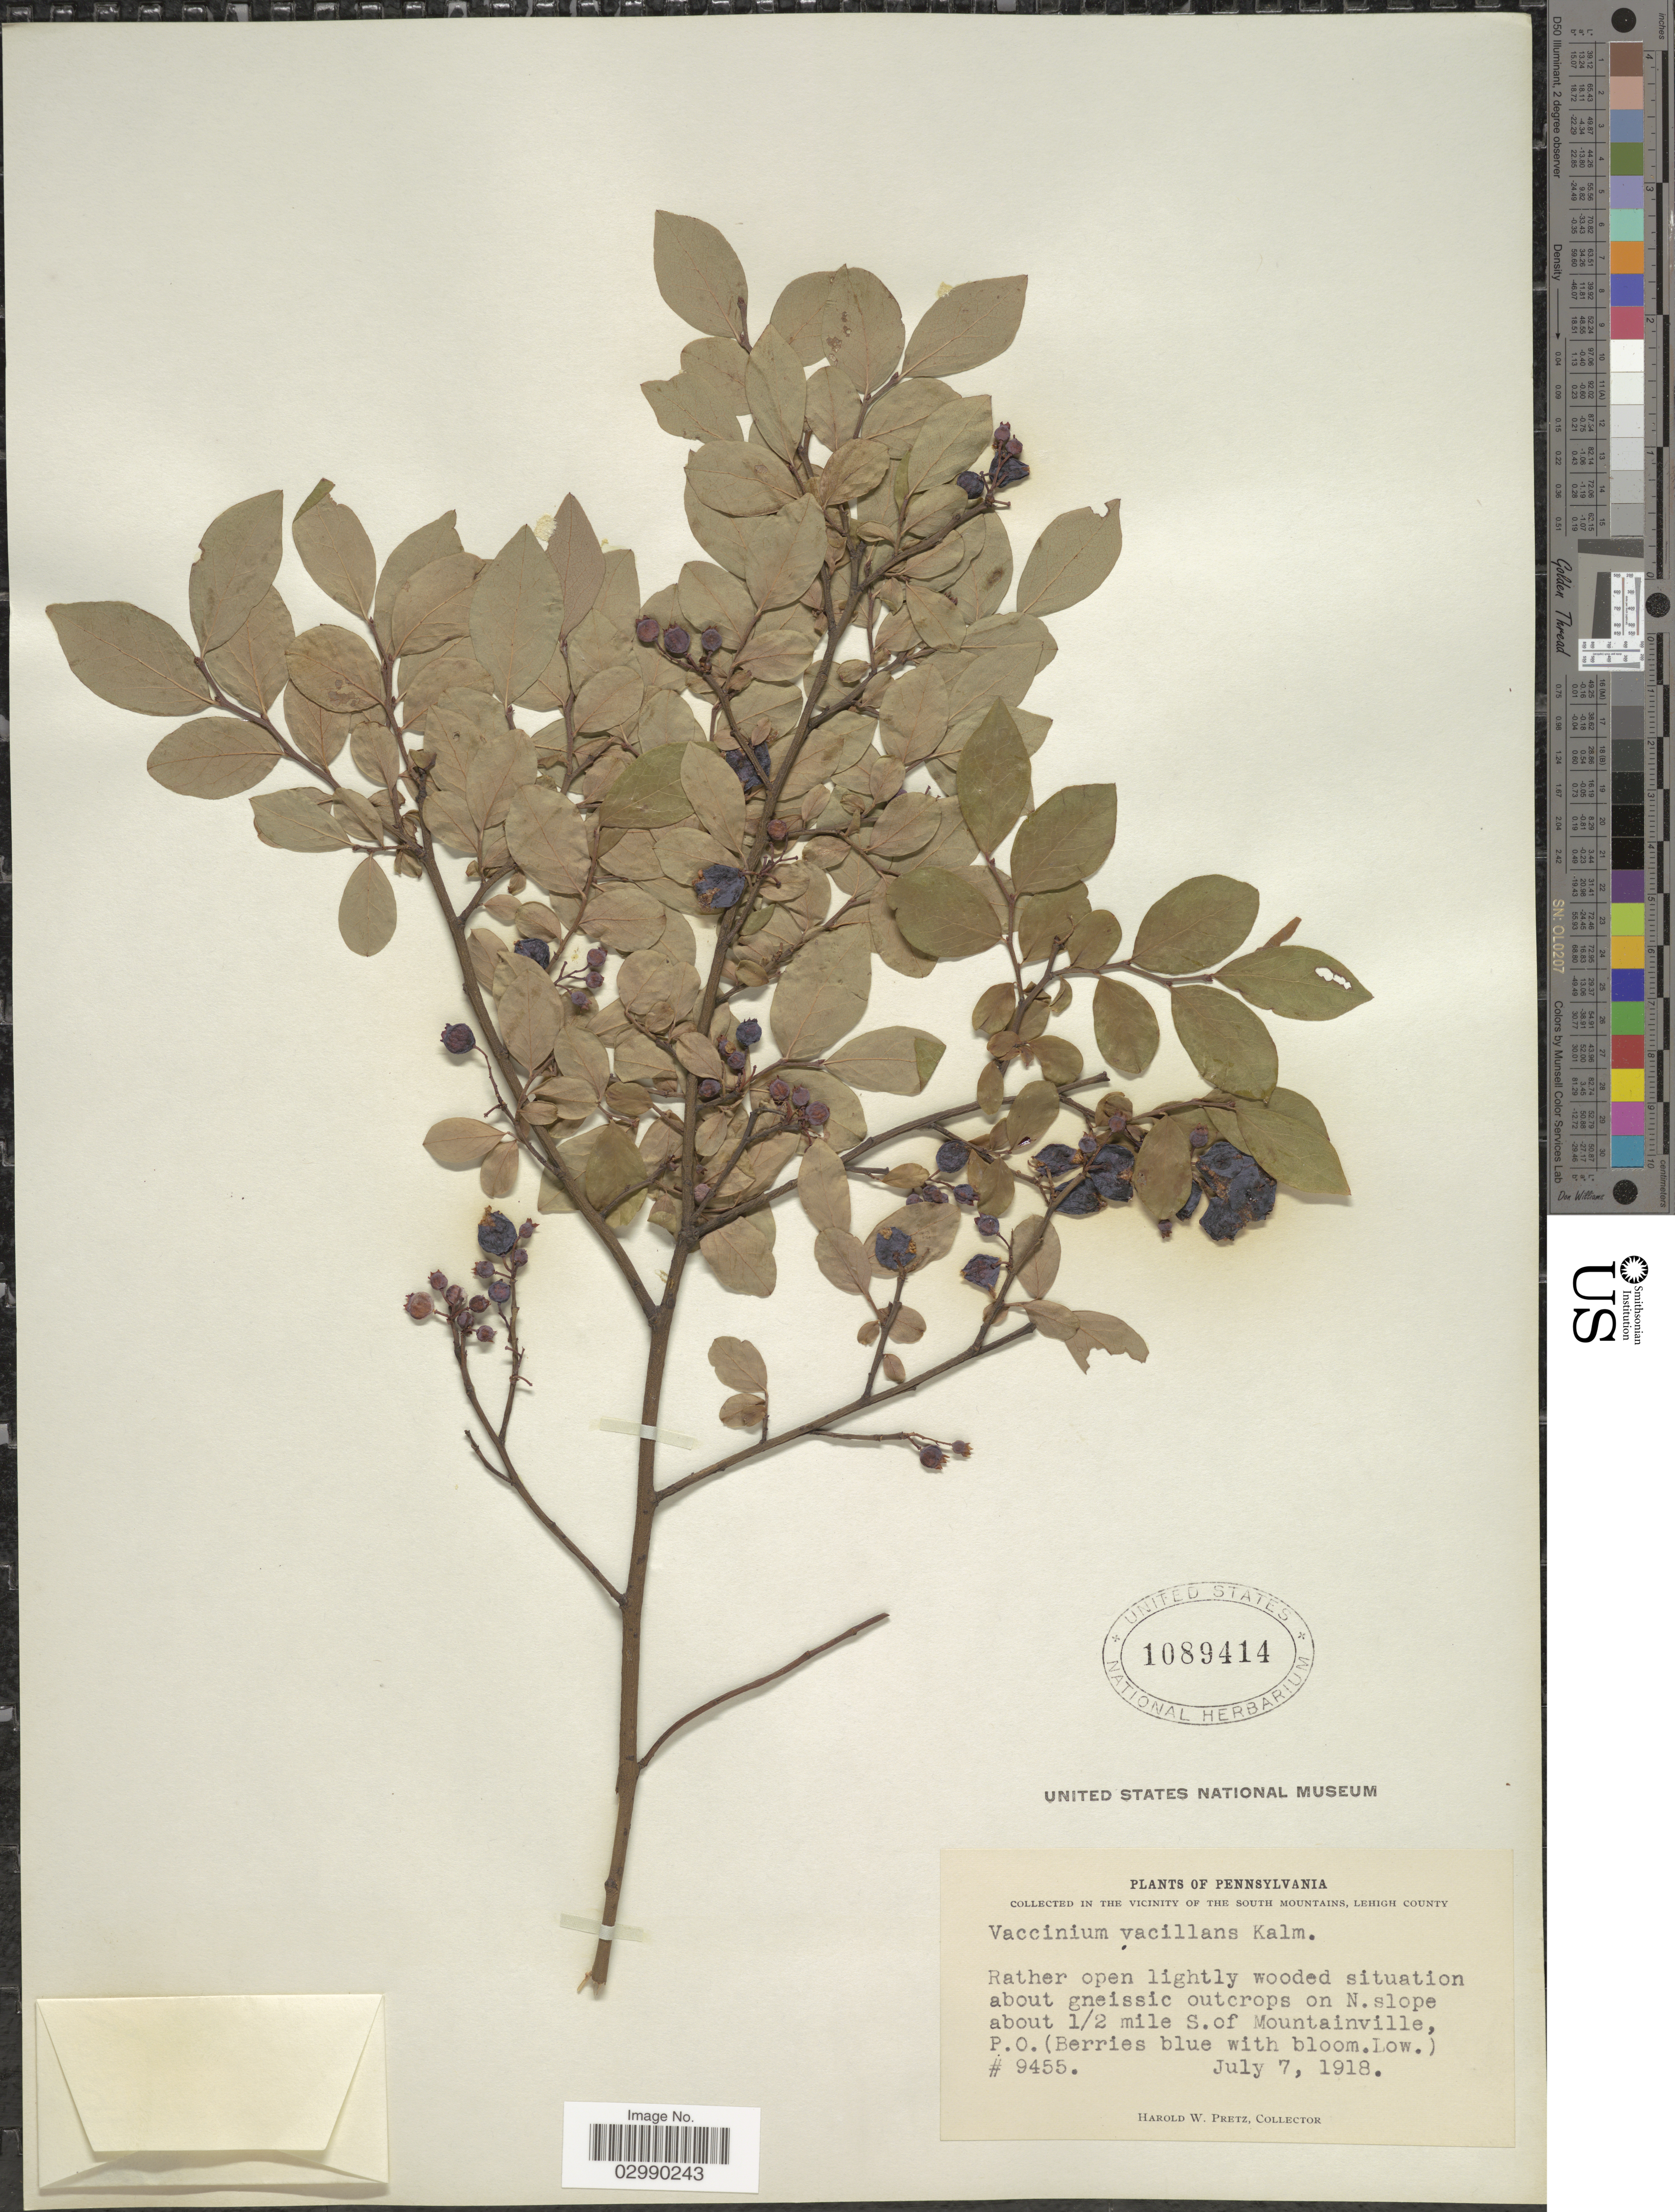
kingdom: Plantae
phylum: Tracheophyta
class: Magnoliopsida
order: Ericales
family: Ericaceae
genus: Vaccinium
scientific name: Vaccinium vacillans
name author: Kalm ex Torr.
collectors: H. W. Pretz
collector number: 9455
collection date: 1918-07-07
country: United States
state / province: Pennsylvania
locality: Vicinity of the South mountains, Lehigh County, Rather open lightly wooded situation about gneissic outcrops on N. slope about 1/2 mile S. of Mountainville, P. O.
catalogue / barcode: US 1089414